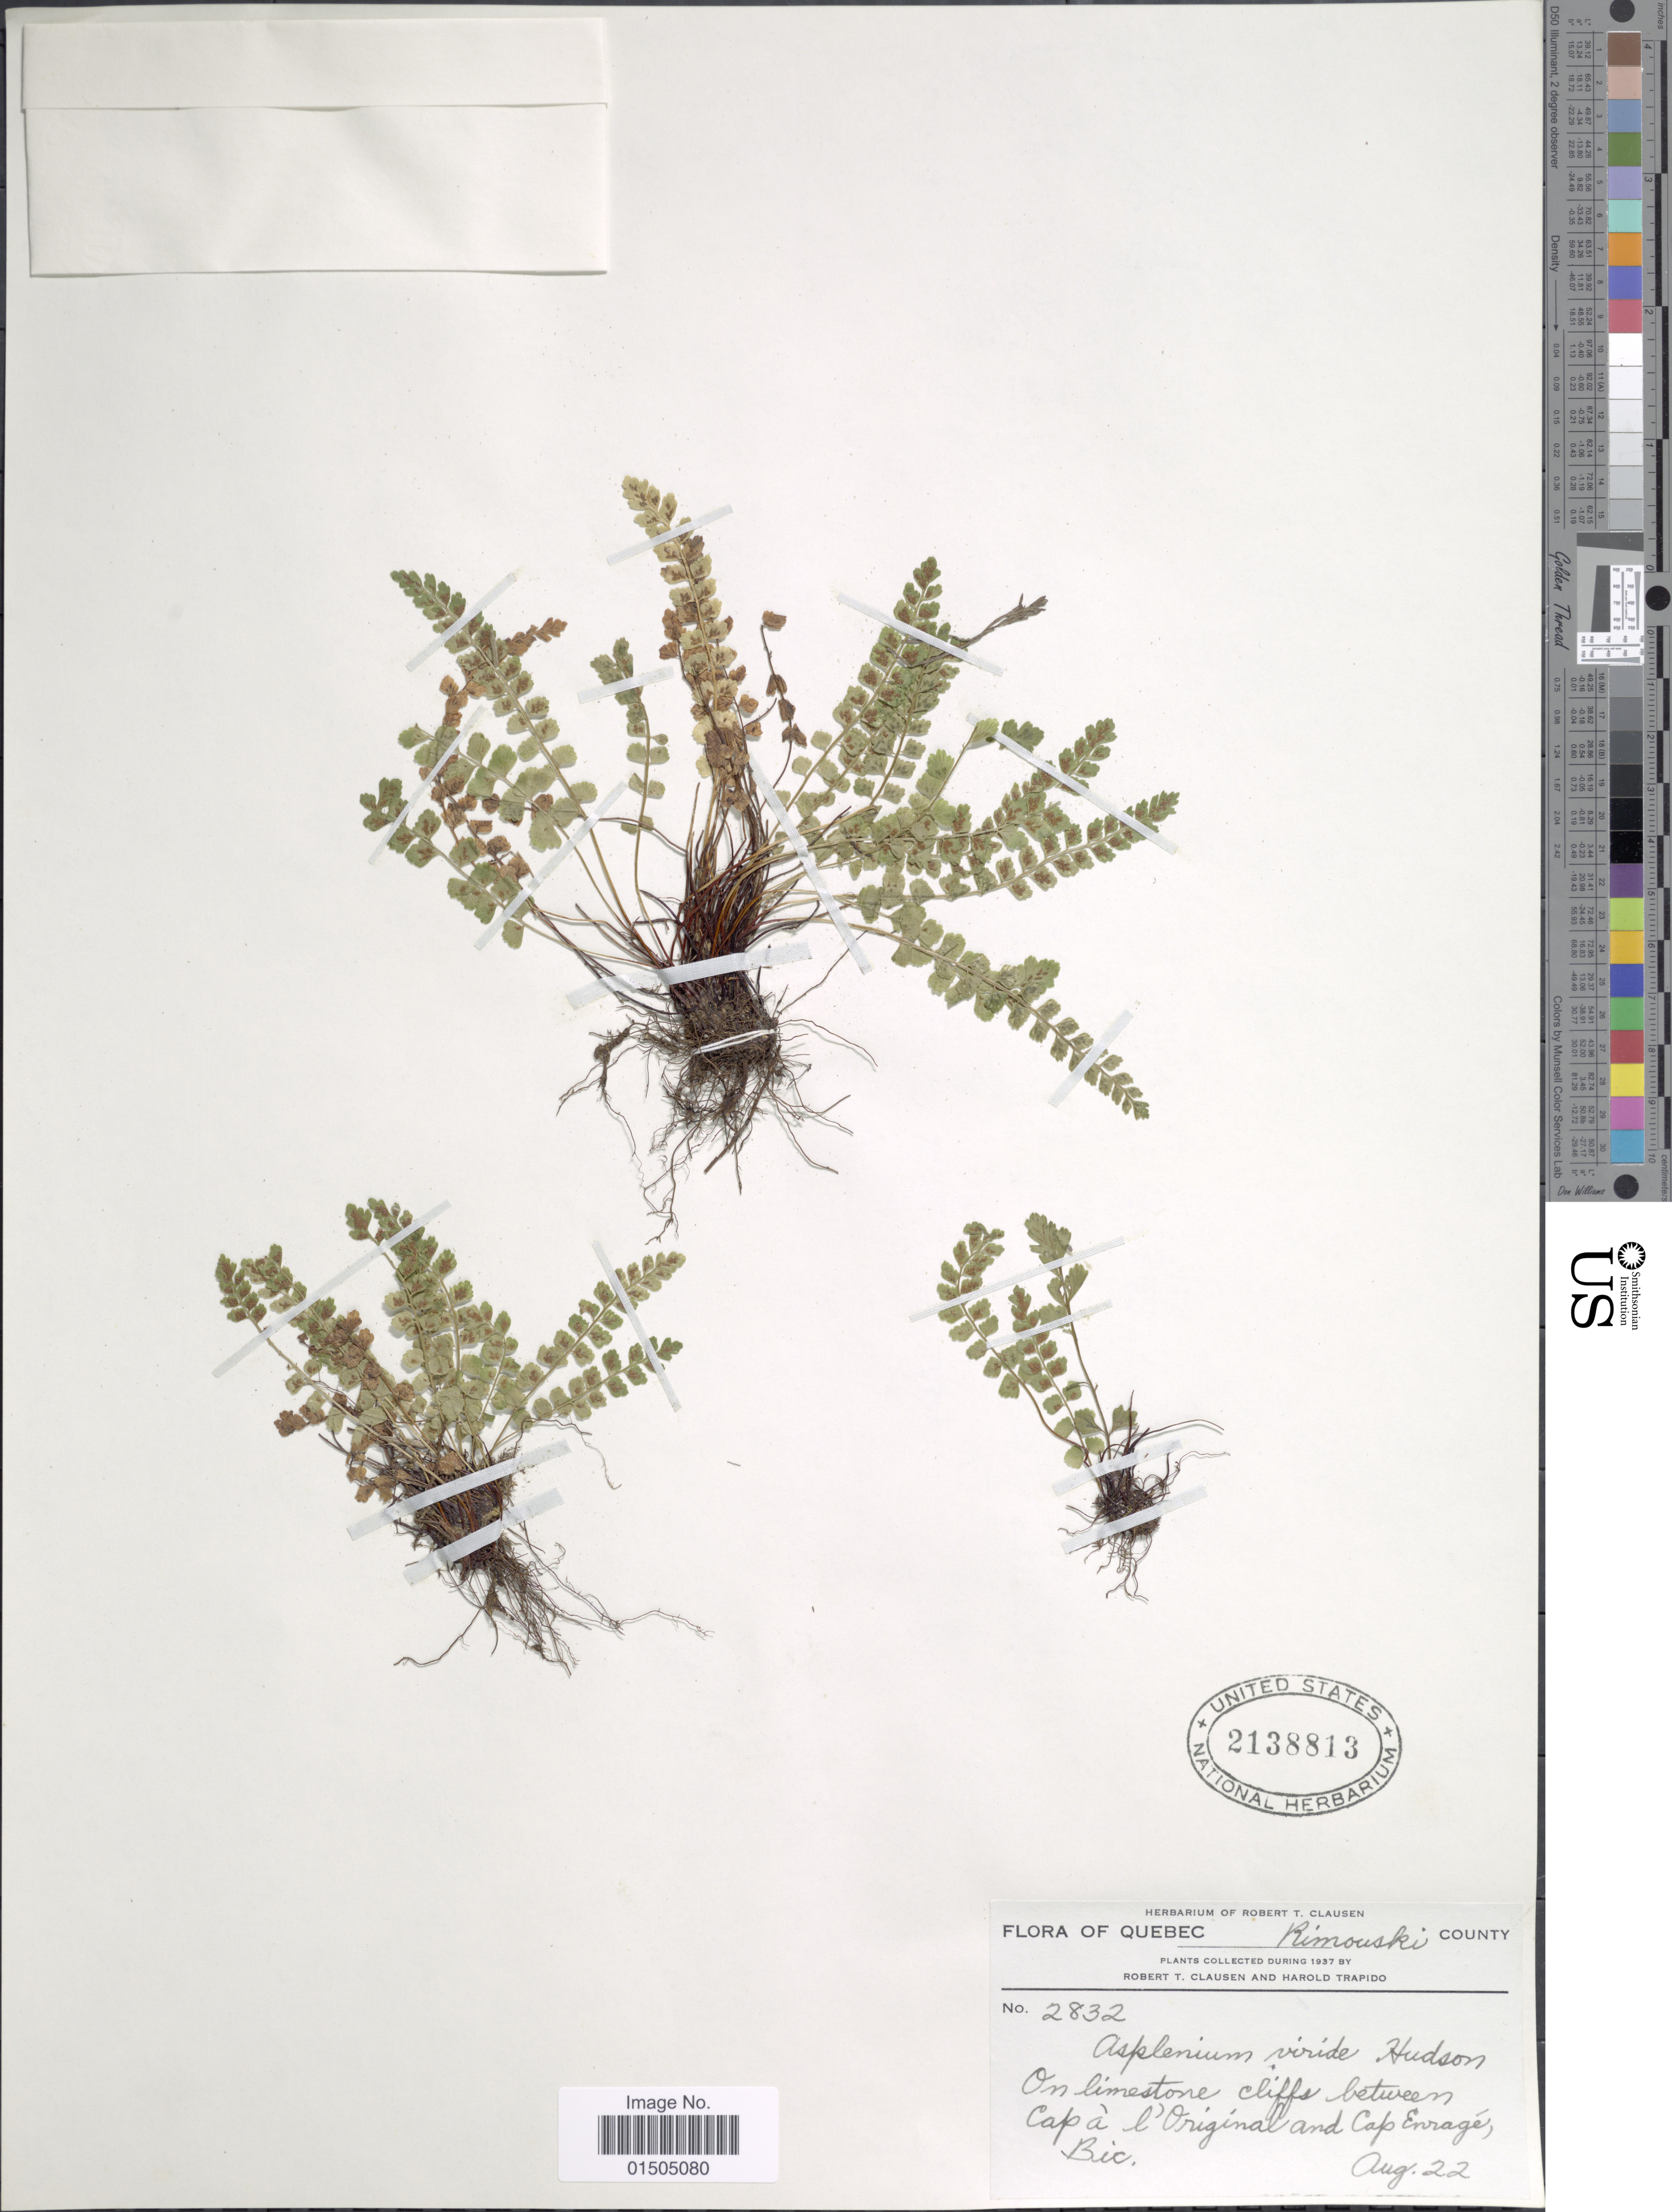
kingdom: Plantae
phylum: Tracheophyta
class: Polypodiopsida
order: Polypodiales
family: Aspleniaceae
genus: Asplenium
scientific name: Asplenium trichomanes-ramosum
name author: L.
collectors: R. T. Clausen & H. Trapido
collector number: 2832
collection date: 1937-08-22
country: Canada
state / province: Quebec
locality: Rimouski County. On limestone cliffs between Cap à l'Original and Cap Enragé, Bic.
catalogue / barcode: US 2138813